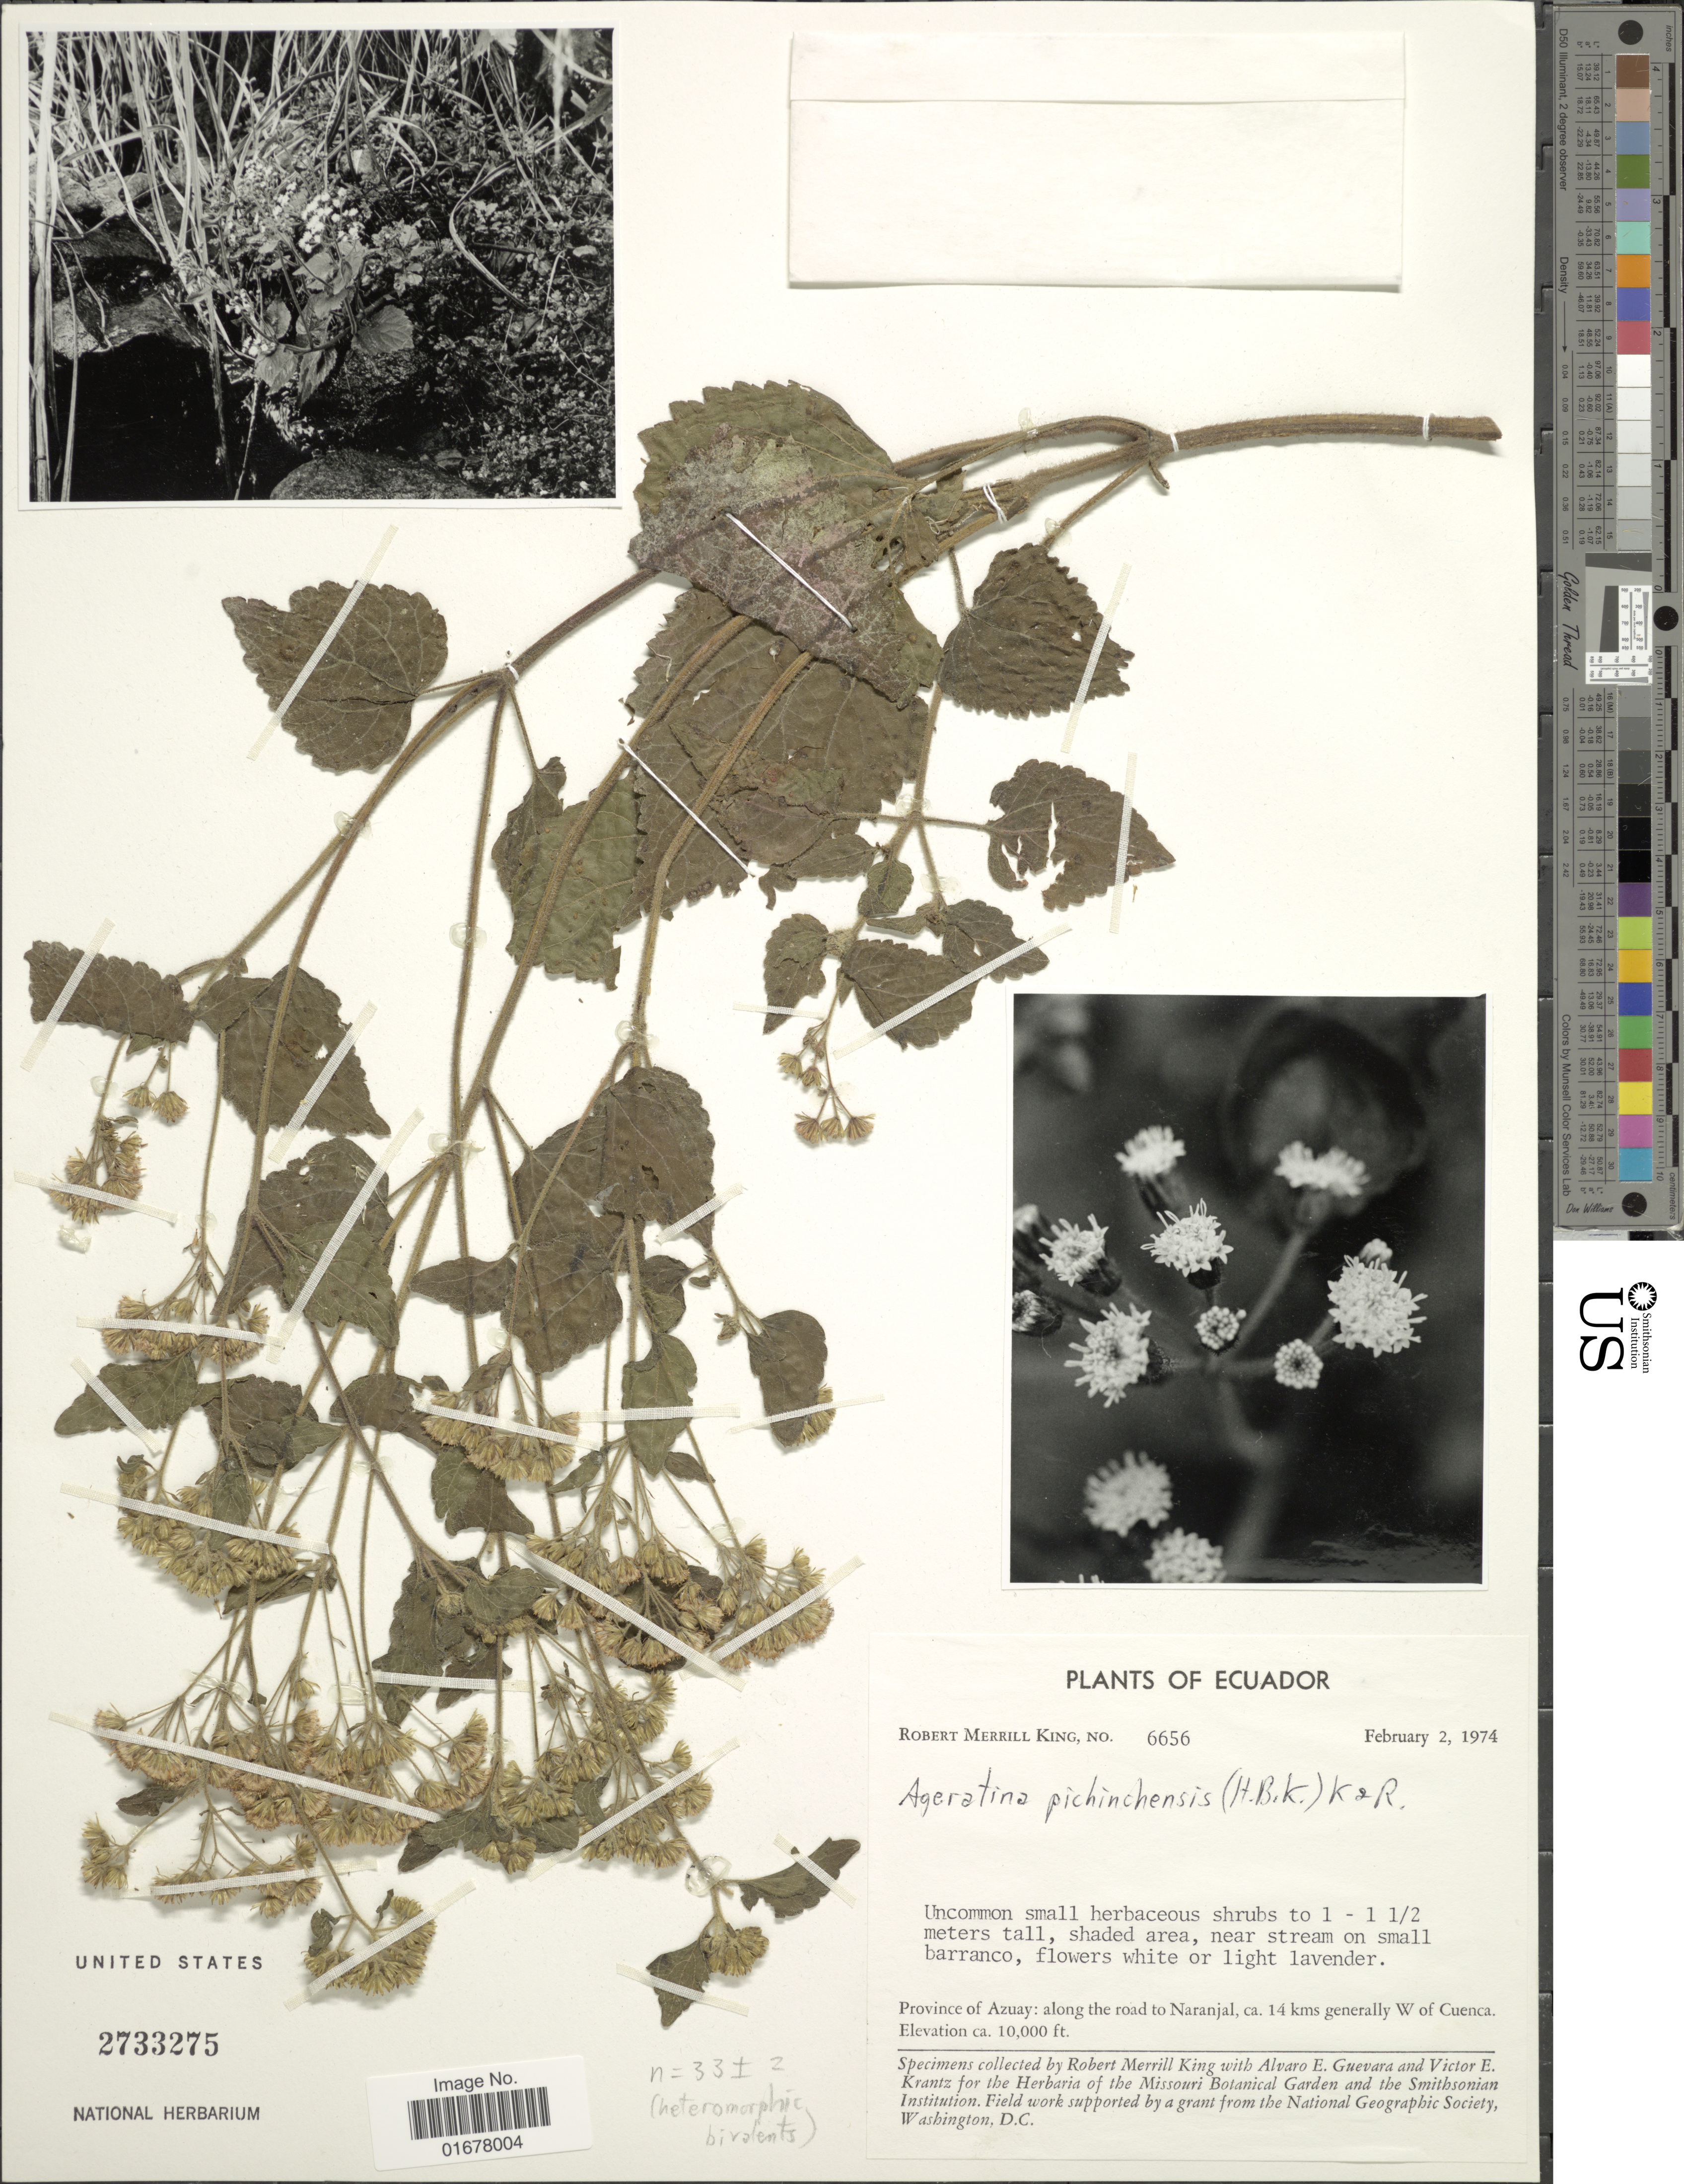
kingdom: Plantae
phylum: Tracheophyta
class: Magnoliopsida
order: Asterales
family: Asteraceae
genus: Ageratina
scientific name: Ageratina pichinchensis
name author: (Kunth) R.M. King & H. Rob.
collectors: R. M. King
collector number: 6656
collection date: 1974-02-02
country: Ecuador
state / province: Azuay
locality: Province of Azuay: along the road to Naranjal, 14 kms generally W of Cuenca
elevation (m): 3048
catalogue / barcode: US 2733275